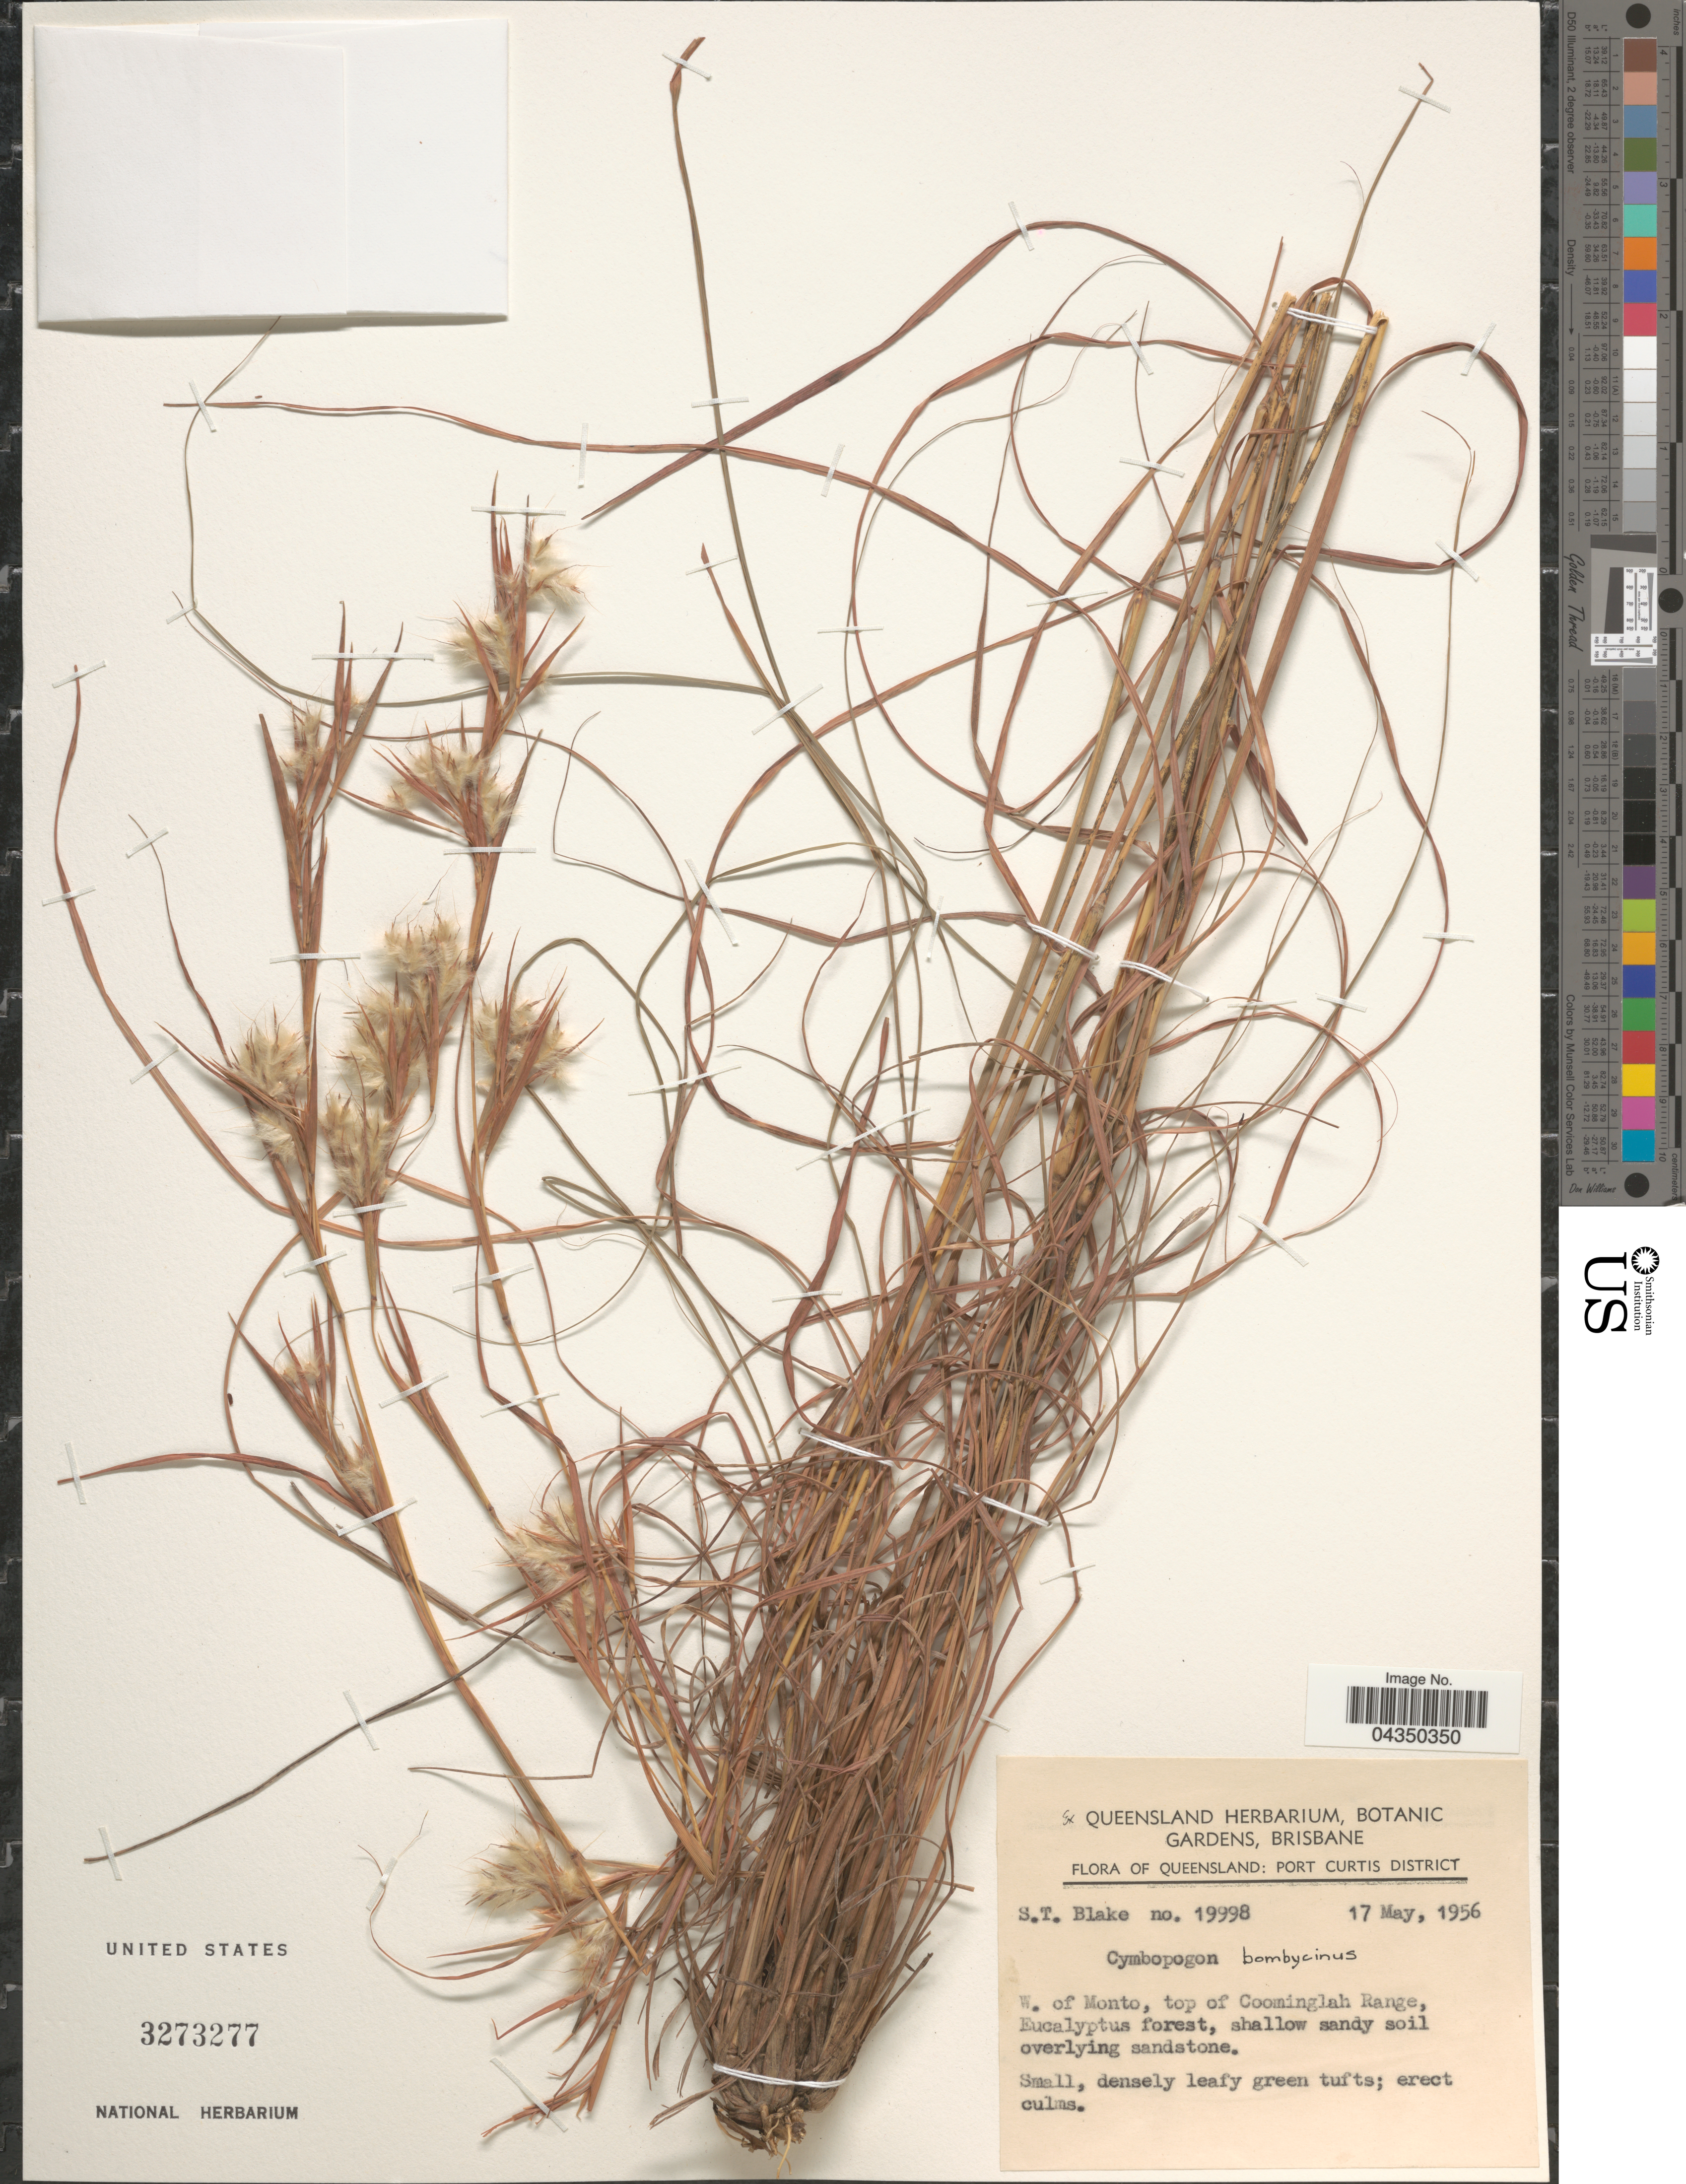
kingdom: Plantae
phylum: Tracheophyta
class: Liliopsida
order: Poales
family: Poaceae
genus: Cymbopogon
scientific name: Cymbopogon bombycinus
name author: A. Camus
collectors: S. T. Blake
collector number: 19998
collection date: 1956-05-17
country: Australia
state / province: Queensland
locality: Port Curtis District. W. of Monto, top of Coominglah Range, Eucalyptus forest, shallow sandy soil overlying sandstone.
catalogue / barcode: US 3273277